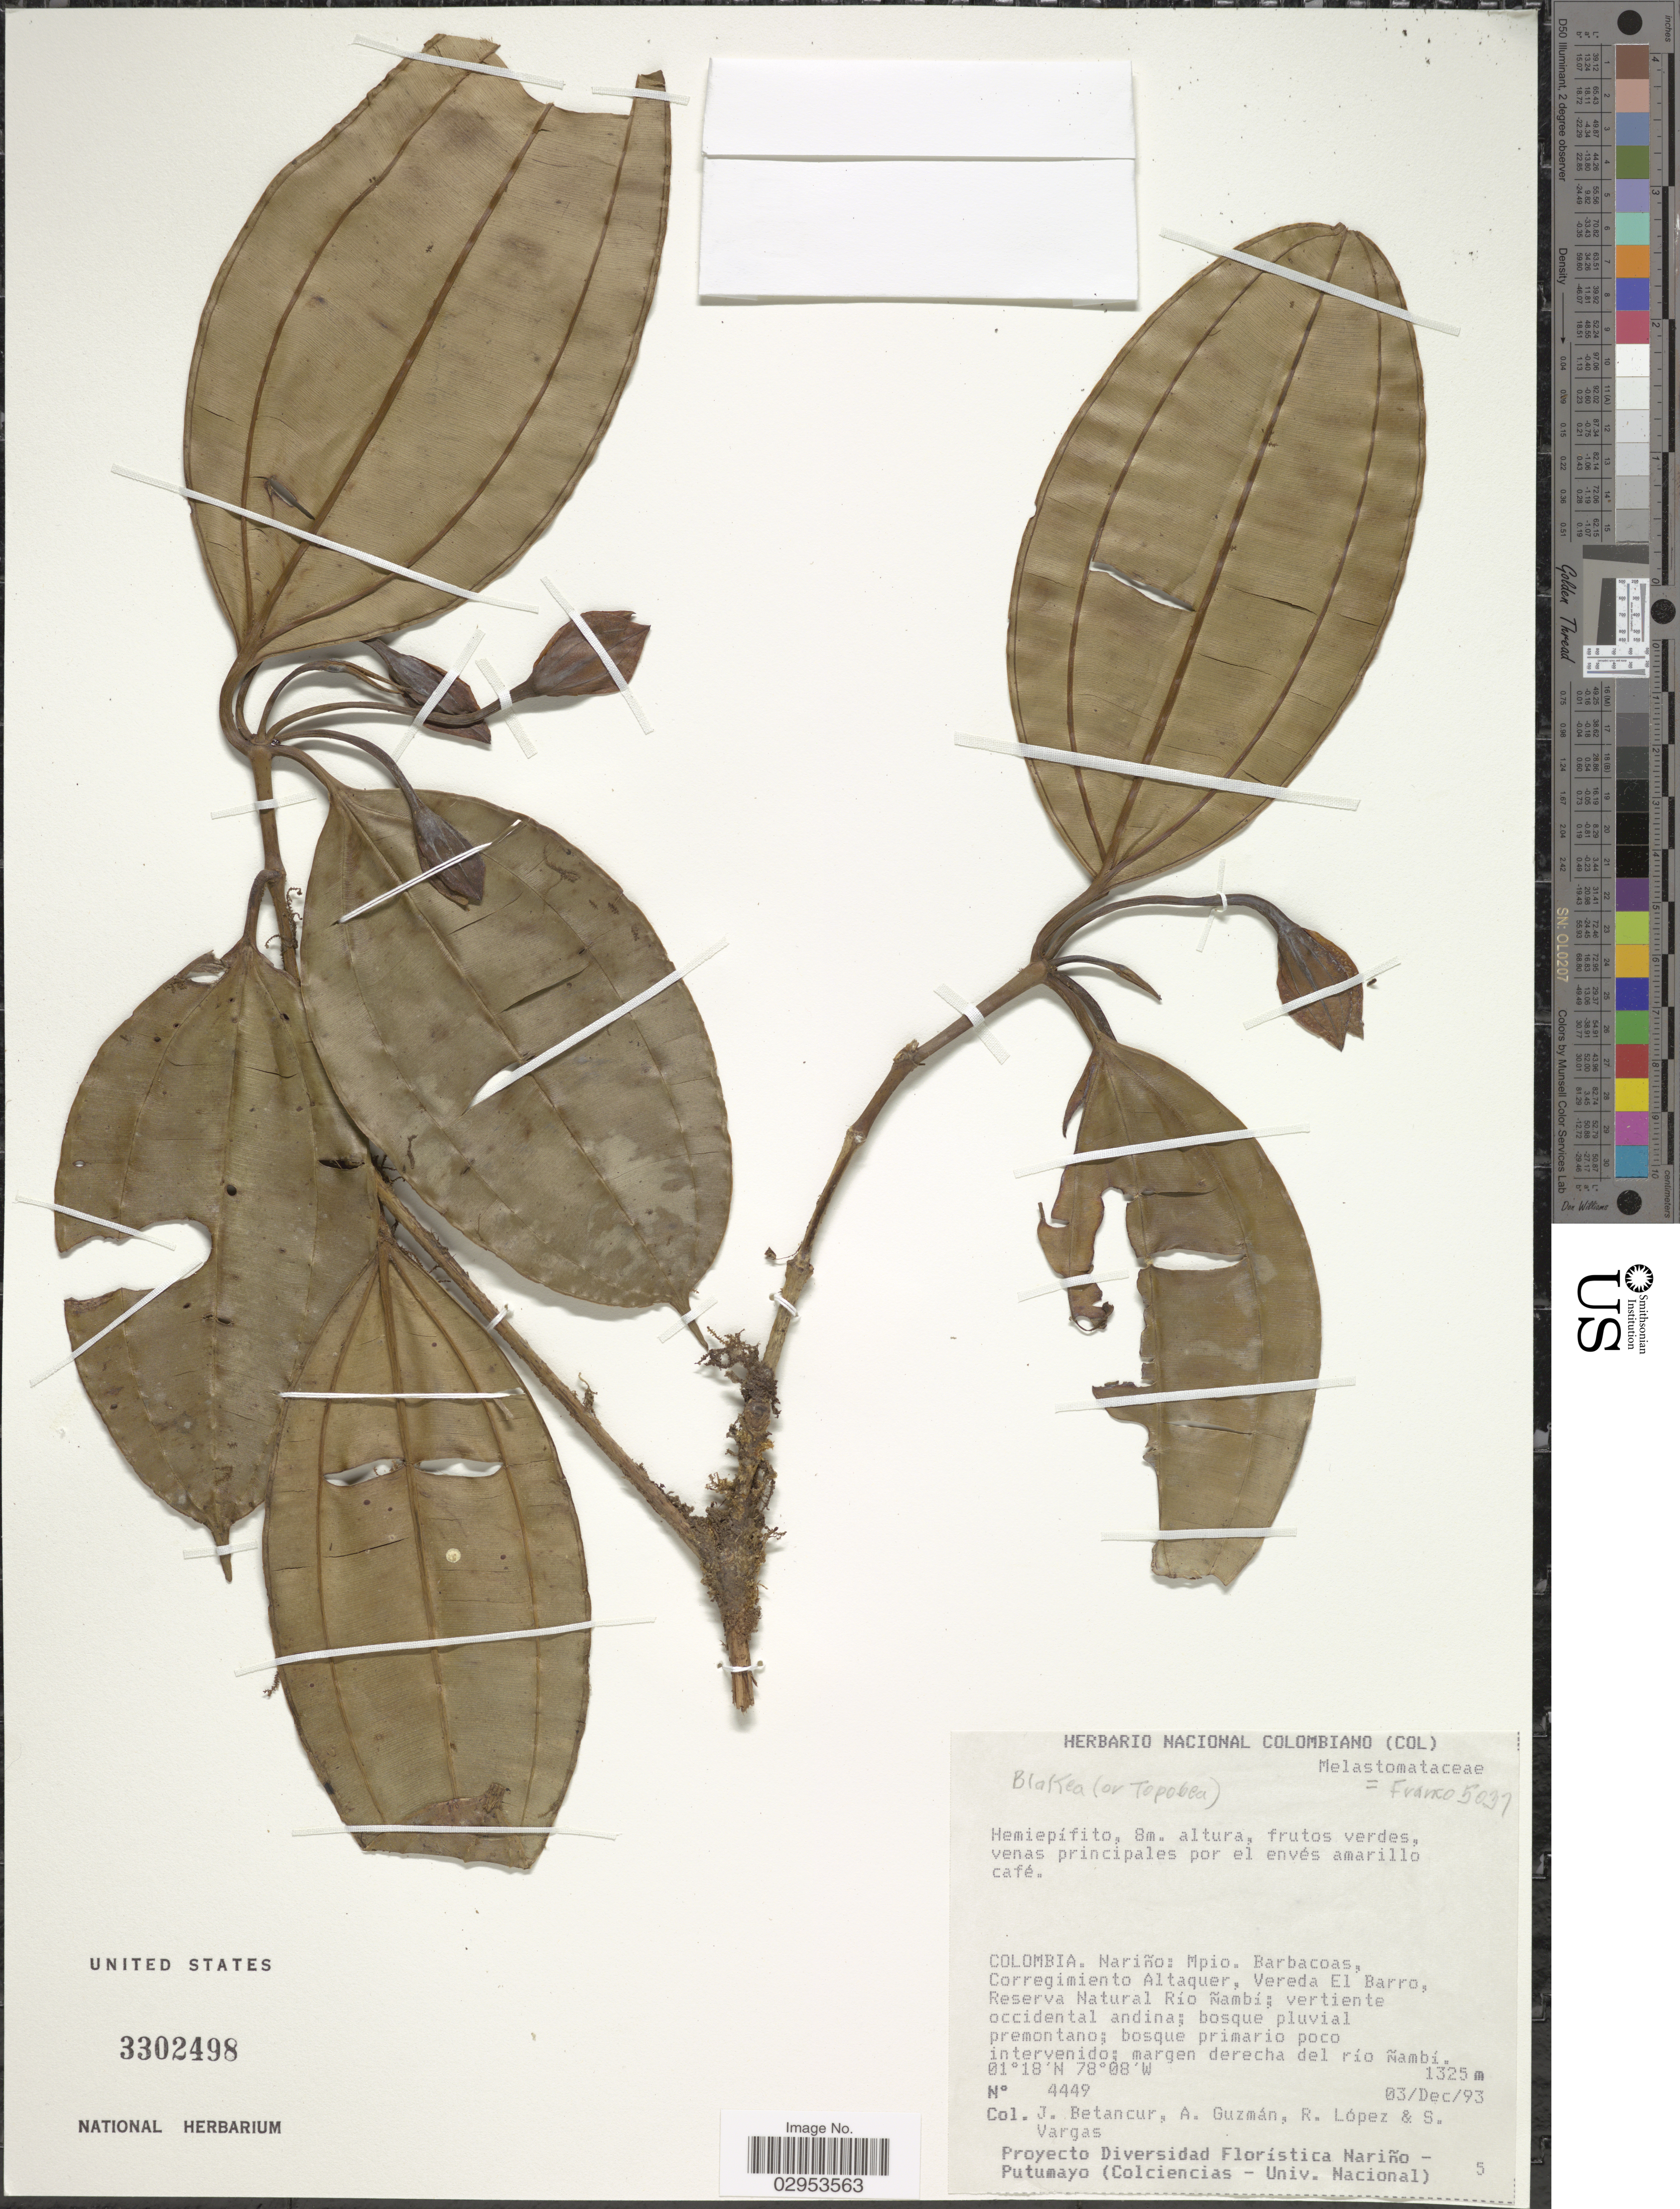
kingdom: Plantae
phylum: Tracheophyta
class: Magnoliopsida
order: Myrtales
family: Melastomataceae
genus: Blakea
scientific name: Blakea sp.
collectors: J. Betancur, A. Guzman, R. Lopez & S. Vargas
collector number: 4449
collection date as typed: Transcribed d/m/y: 3/12/93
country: Colombia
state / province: Nariño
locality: Mpio. Barbacoas, Corregimiento Altaquer, Vereda El Barro, Reserva Natural Río Ñambí; vertiente occidental andina. Margen derecha del río Ñambí.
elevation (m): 1325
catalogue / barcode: US 3302498